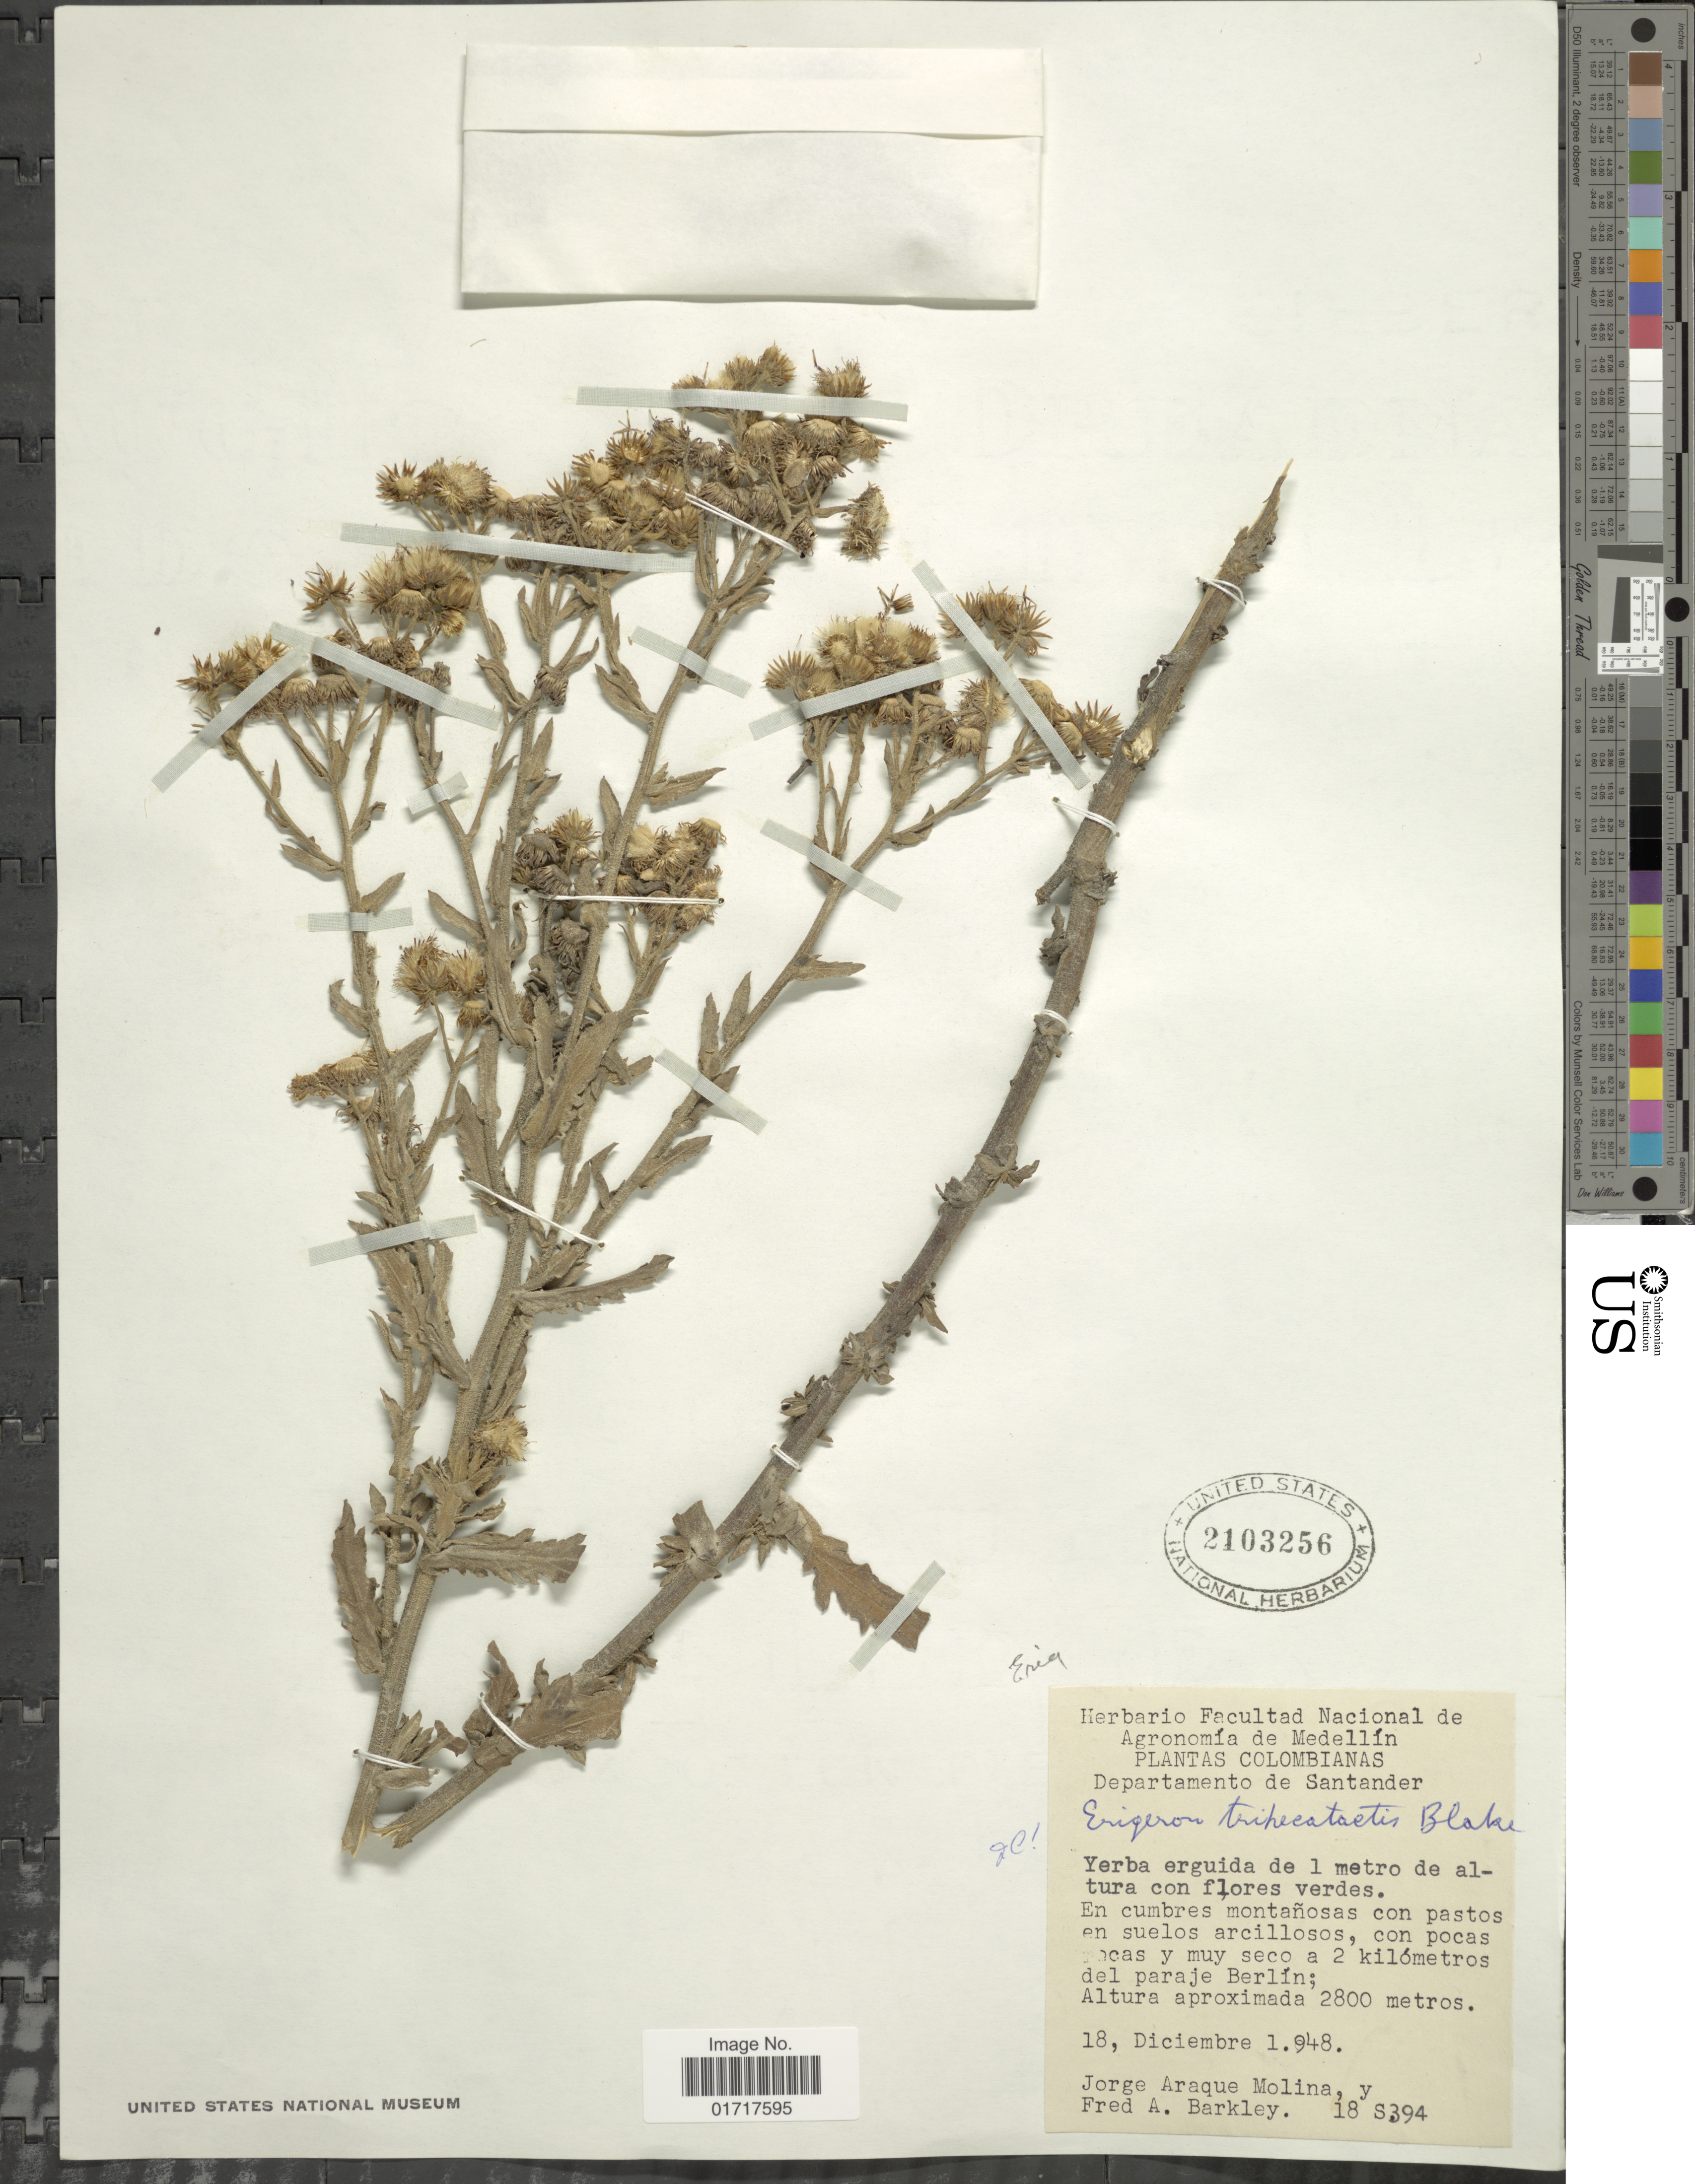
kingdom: Plantae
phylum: Tracheophyta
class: Magnoliopsida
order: Asterales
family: Asteraceae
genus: Conyza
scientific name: Conyza trihecatactis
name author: (S.F. Blake) Cuatrec.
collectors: J. Araque Molina & F. A. Barkley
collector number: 18S394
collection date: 1948-12-18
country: Colombia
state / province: Santander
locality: Departamento de Santander. 2 kilometers del paraja Berlin.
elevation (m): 2800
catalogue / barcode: US 2103256